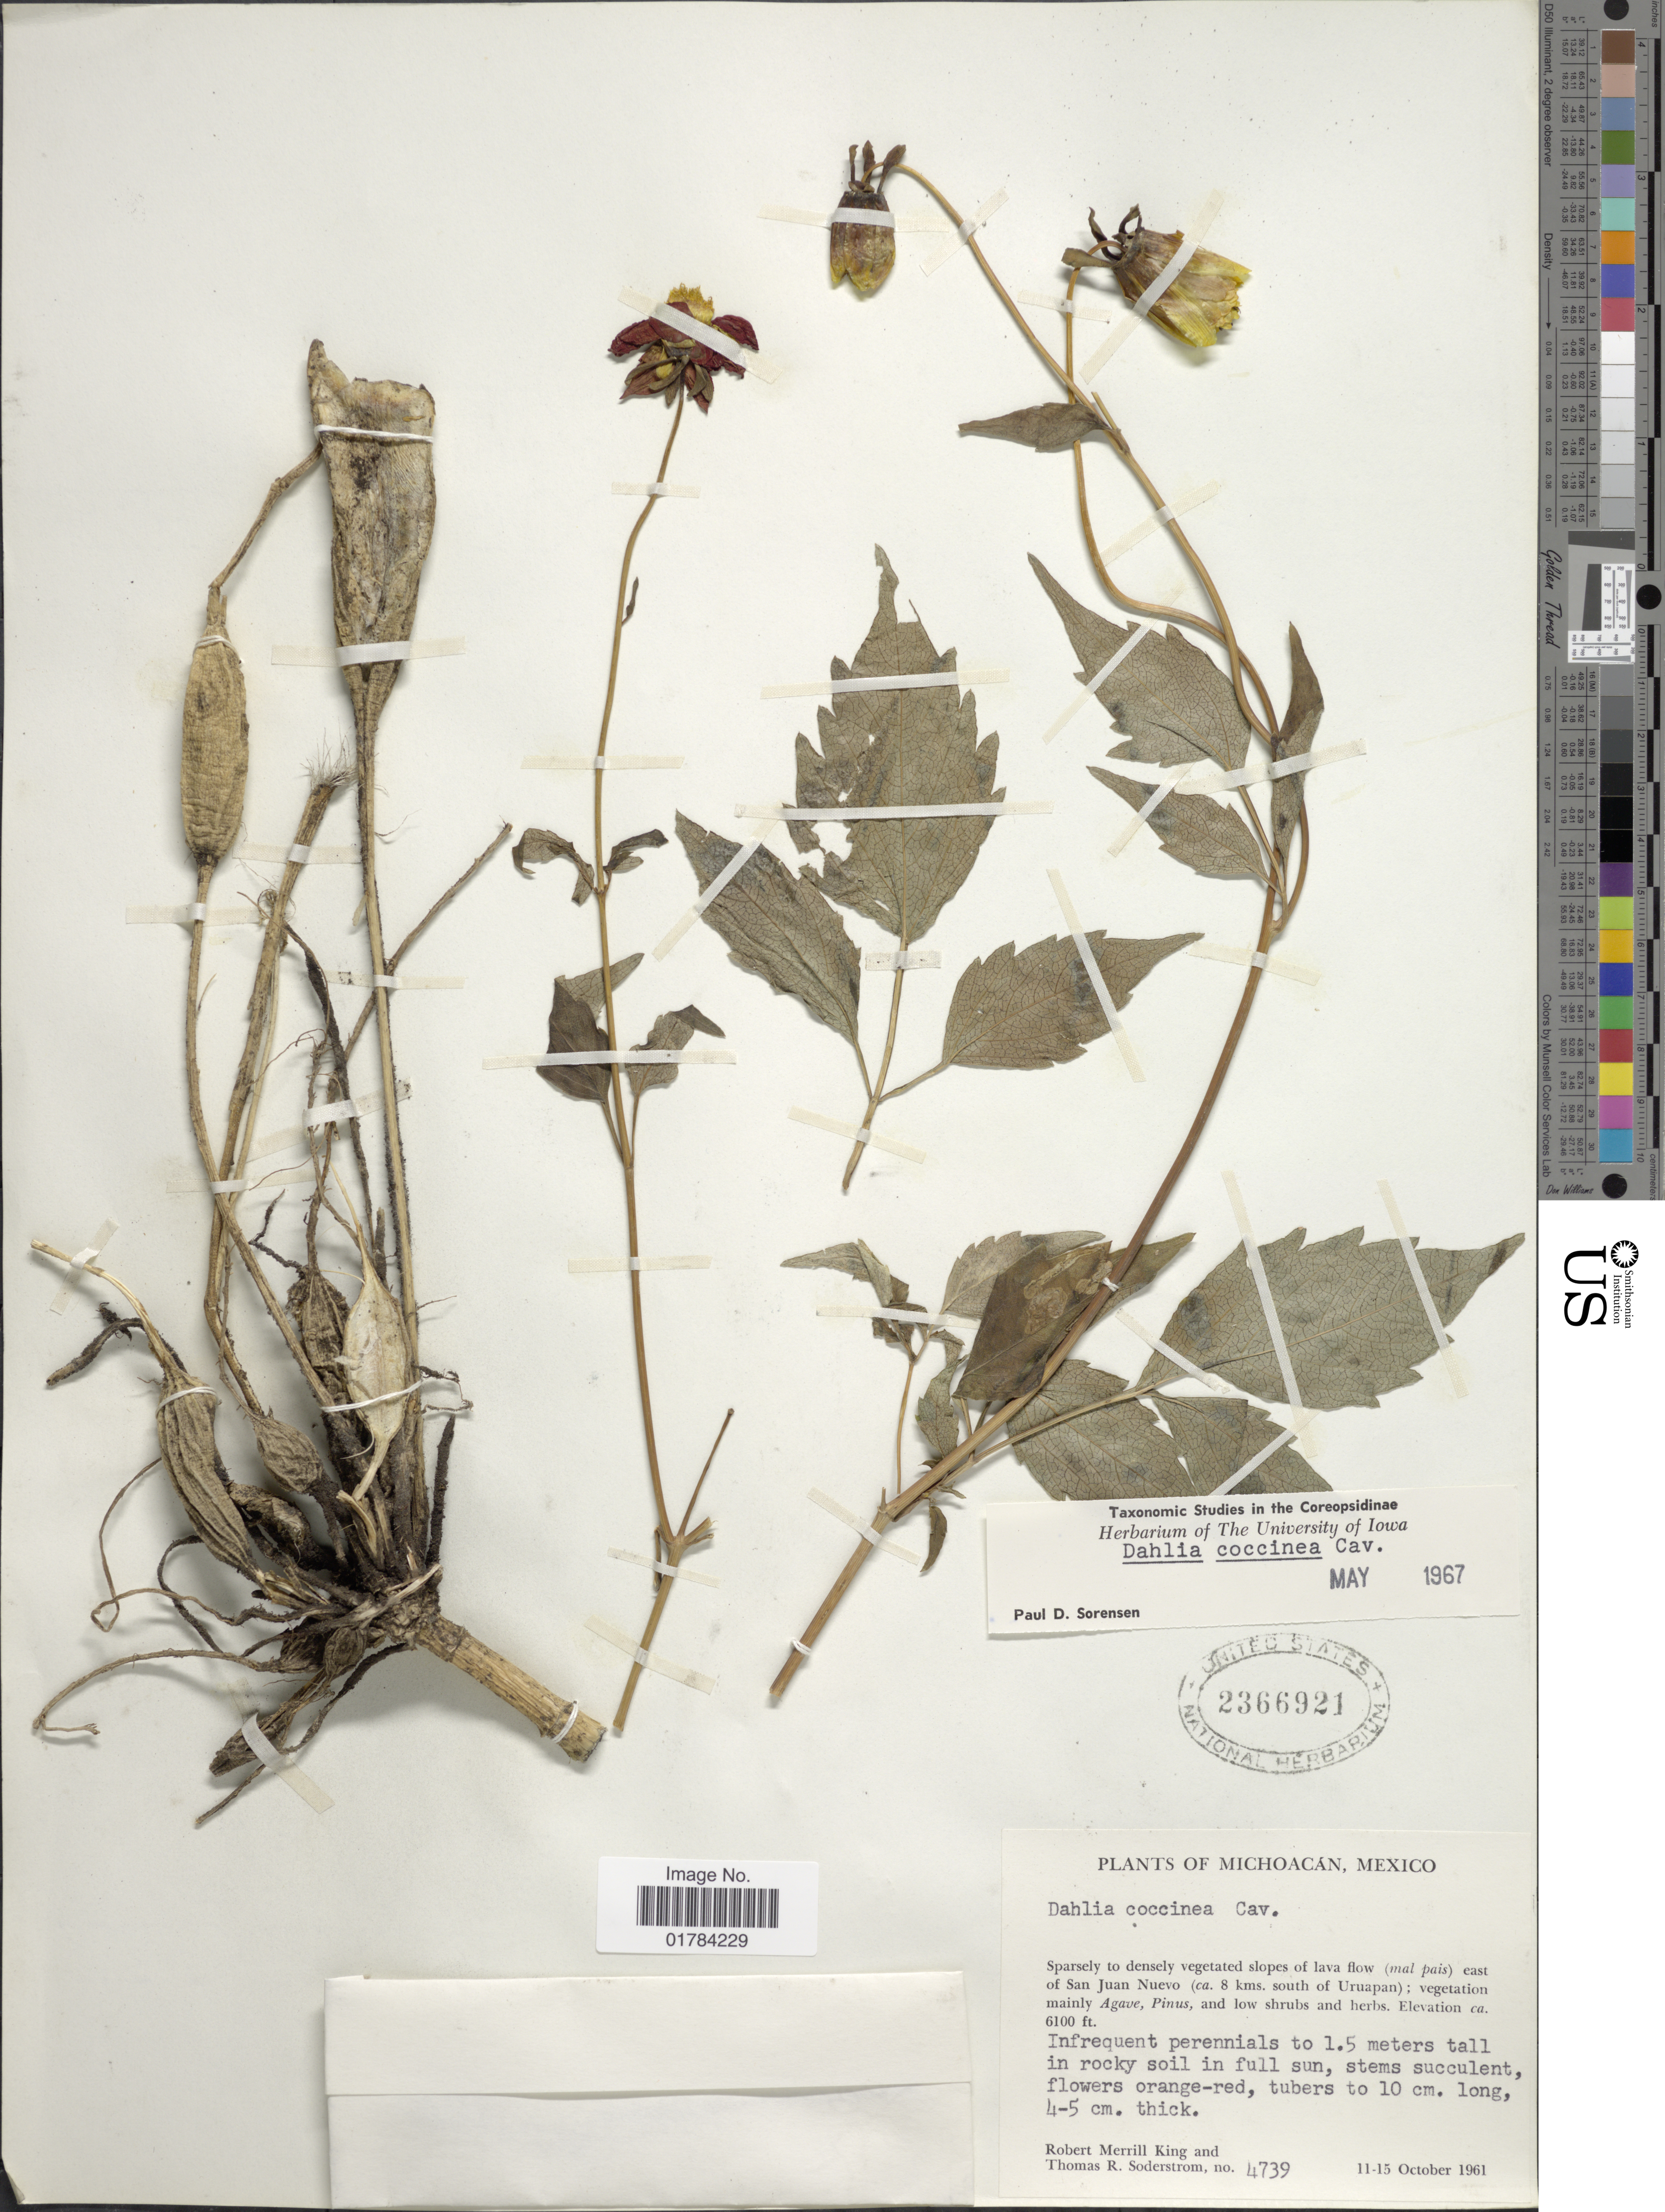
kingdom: Plantae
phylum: Tracheophyta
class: Magnoliopsida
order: Asterales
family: Asteraceae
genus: Dahlia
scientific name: Dahlia coccinea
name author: Cav.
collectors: R. M. King & T. R. Soderstrom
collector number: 4739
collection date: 1961-10-11/1961-10-15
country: Mexico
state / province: Michoacán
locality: East of San Juan Nuevo (ca. 8 kms. south of Uruapan)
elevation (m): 1859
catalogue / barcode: US 2366921